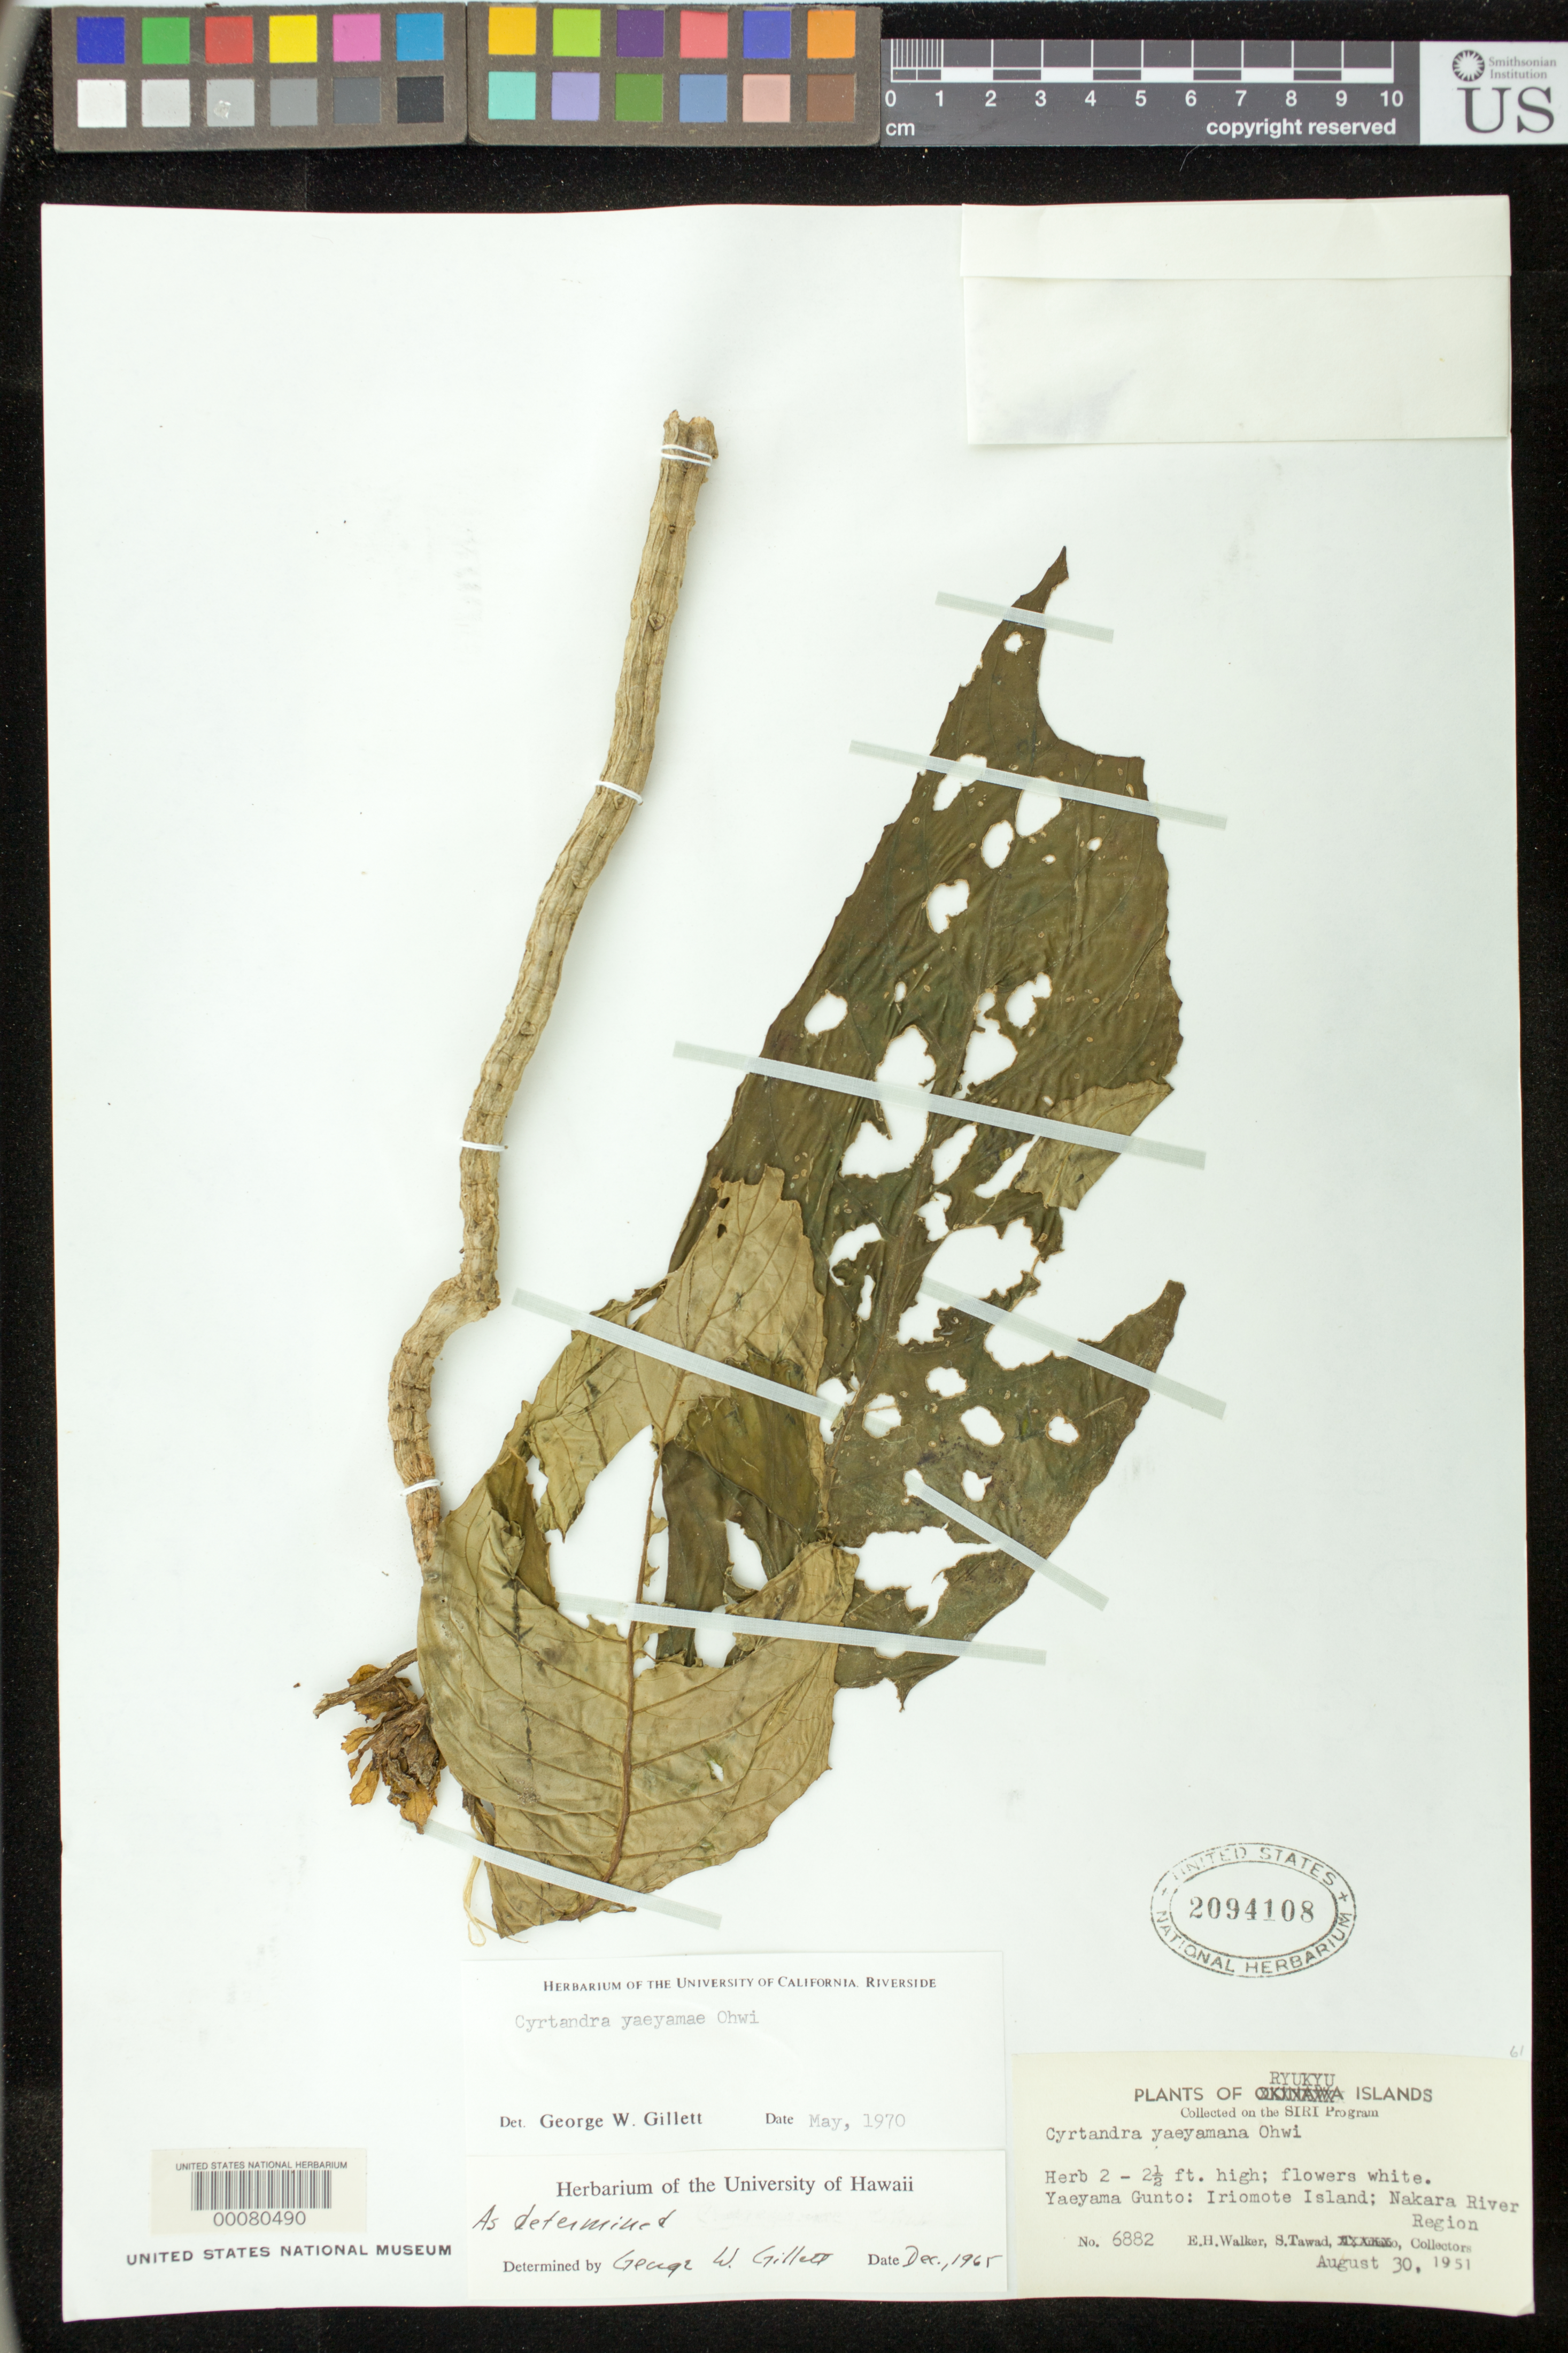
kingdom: Plantae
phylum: Tracheophyta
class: Magnoliopsida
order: Lamiales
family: Gesneriaceae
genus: Cyrtandra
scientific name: Cyrtandra yaeyamae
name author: Ohwi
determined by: Gillett, G. W.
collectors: E. H. Walker & S. Tawada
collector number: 6882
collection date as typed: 30 Aug 1951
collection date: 1951-08-30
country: Japan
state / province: Okinawa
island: Okinawa I.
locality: Yaeyama gunto, iriomote island, nakara river region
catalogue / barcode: US 2094108